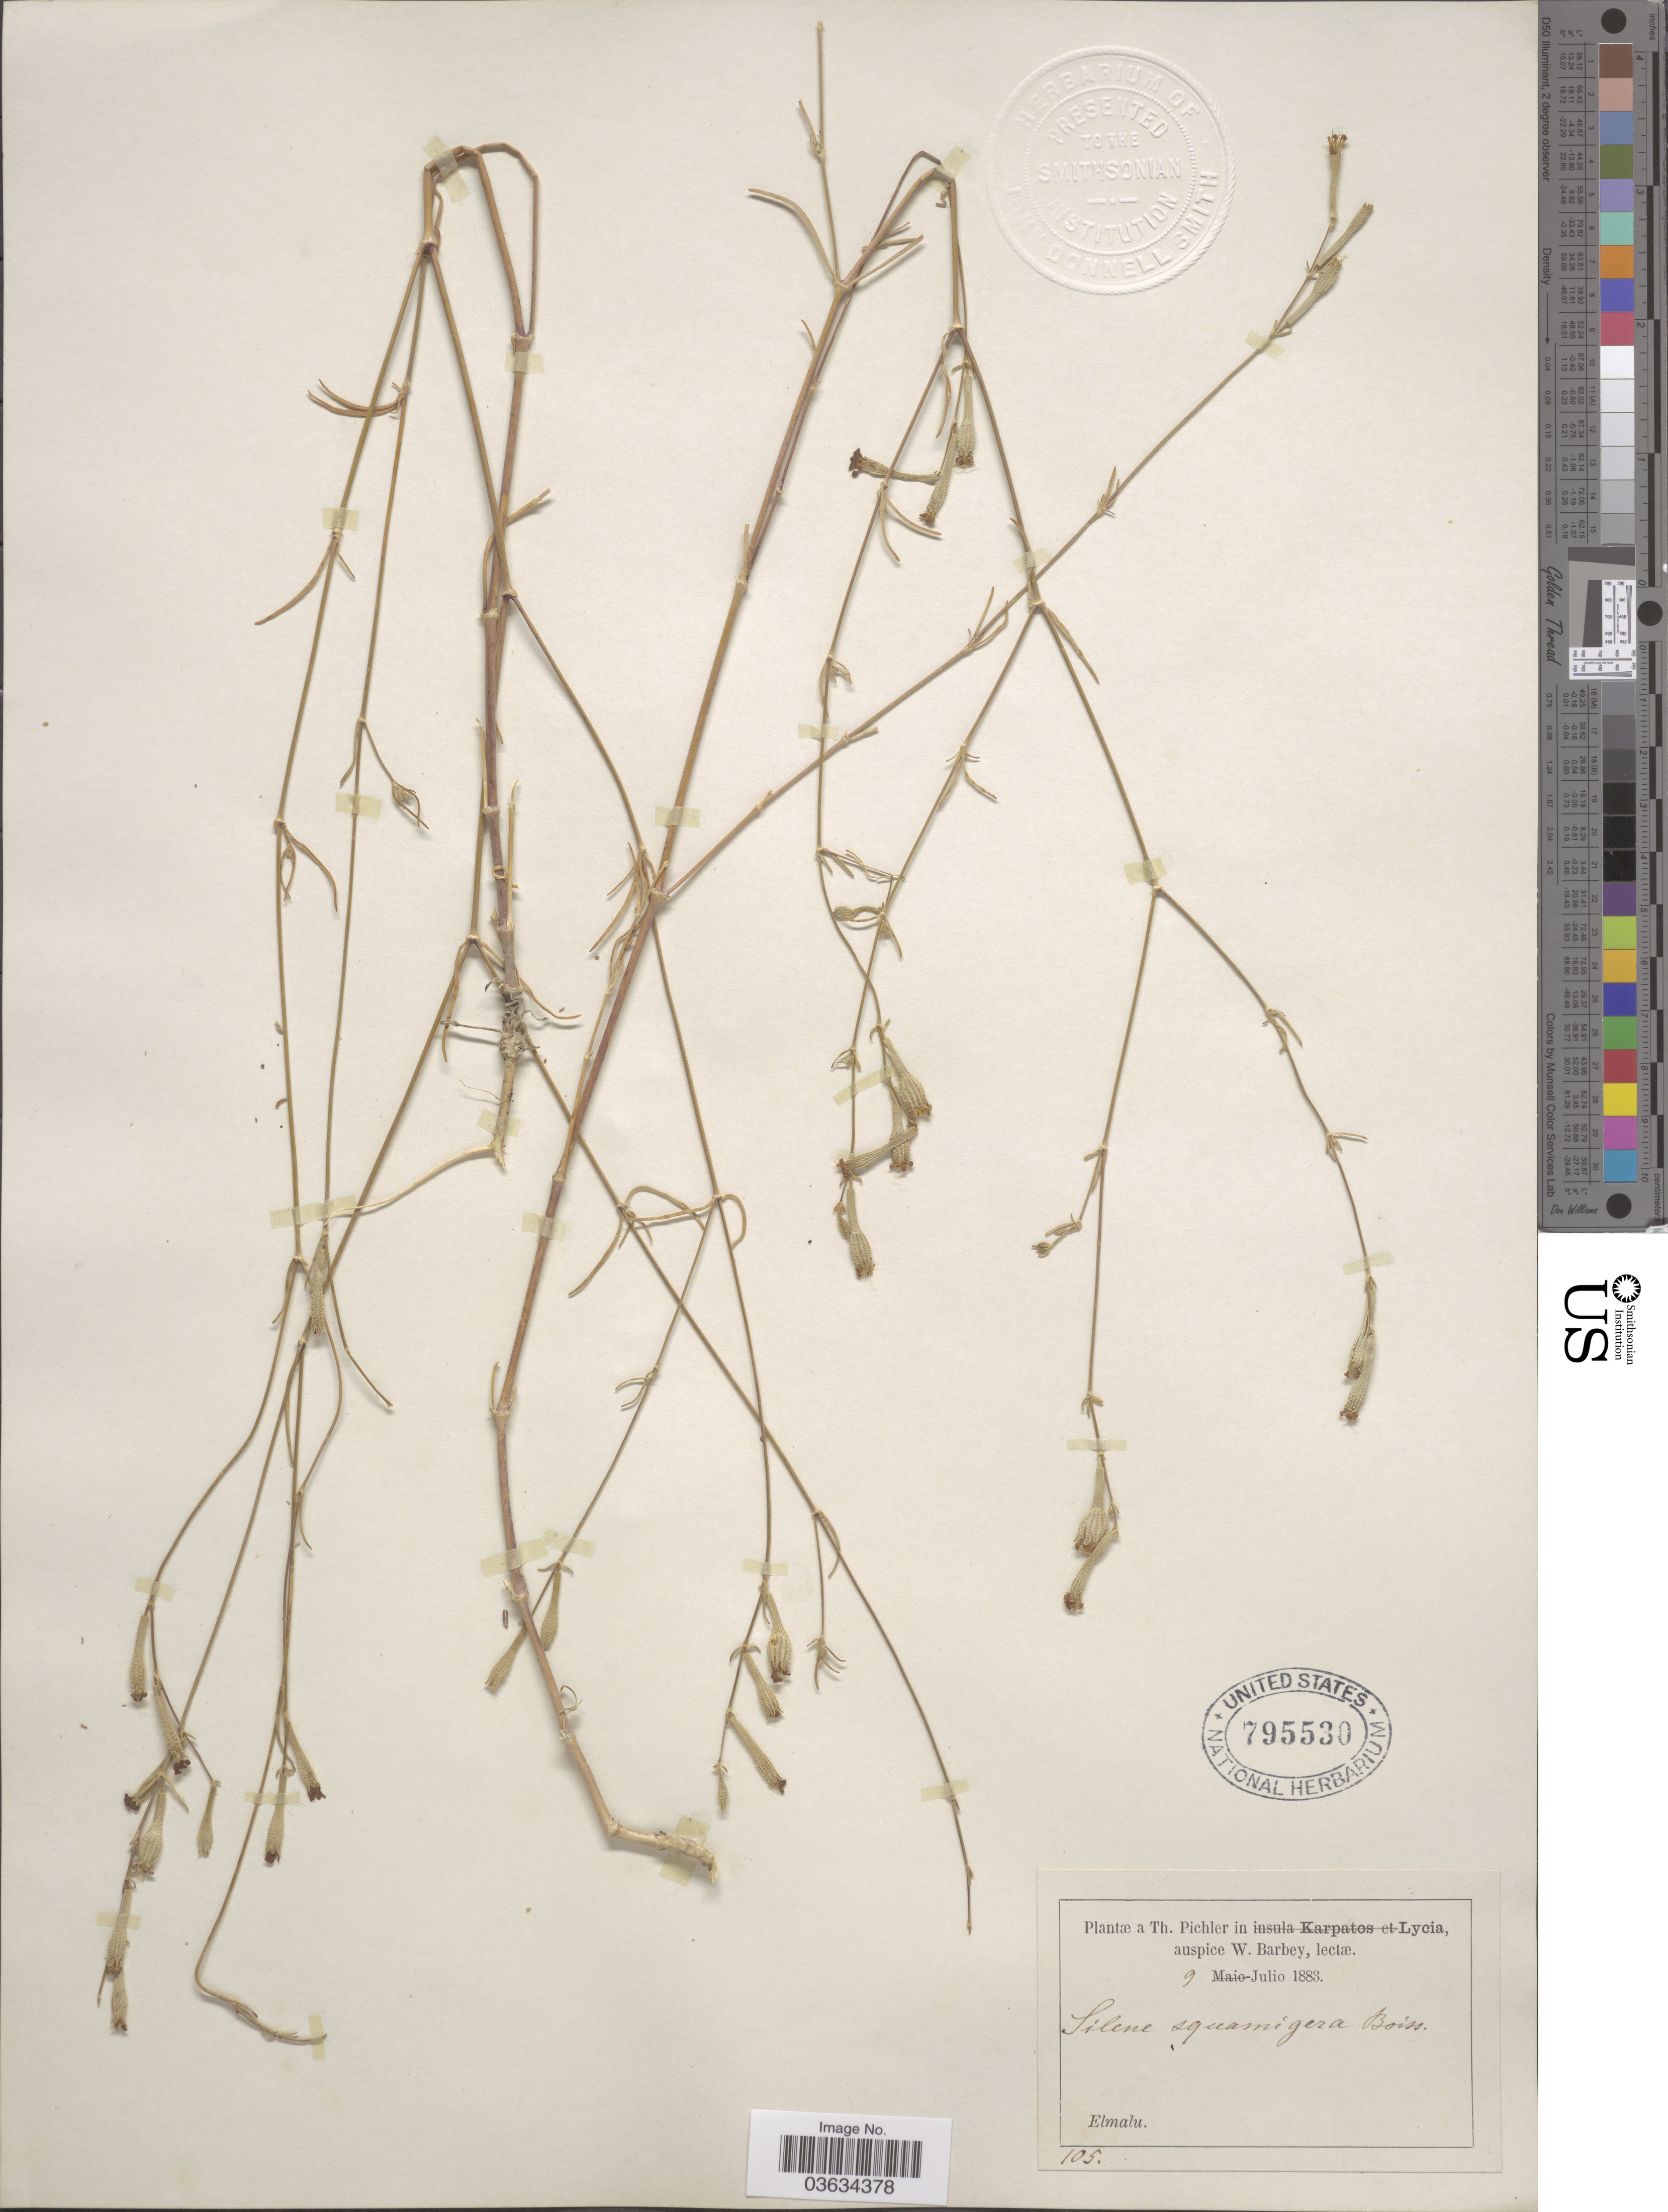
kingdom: Plantae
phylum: Tracheophyta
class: Magnoliopsida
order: Caryophyllales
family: Caryophyllaceae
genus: Silene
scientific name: Silene squamigera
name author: Boiss.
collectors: T. Pichler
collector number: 105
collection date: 1883-07-09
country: Turkey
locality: Elmalu.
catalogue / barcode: US 795530